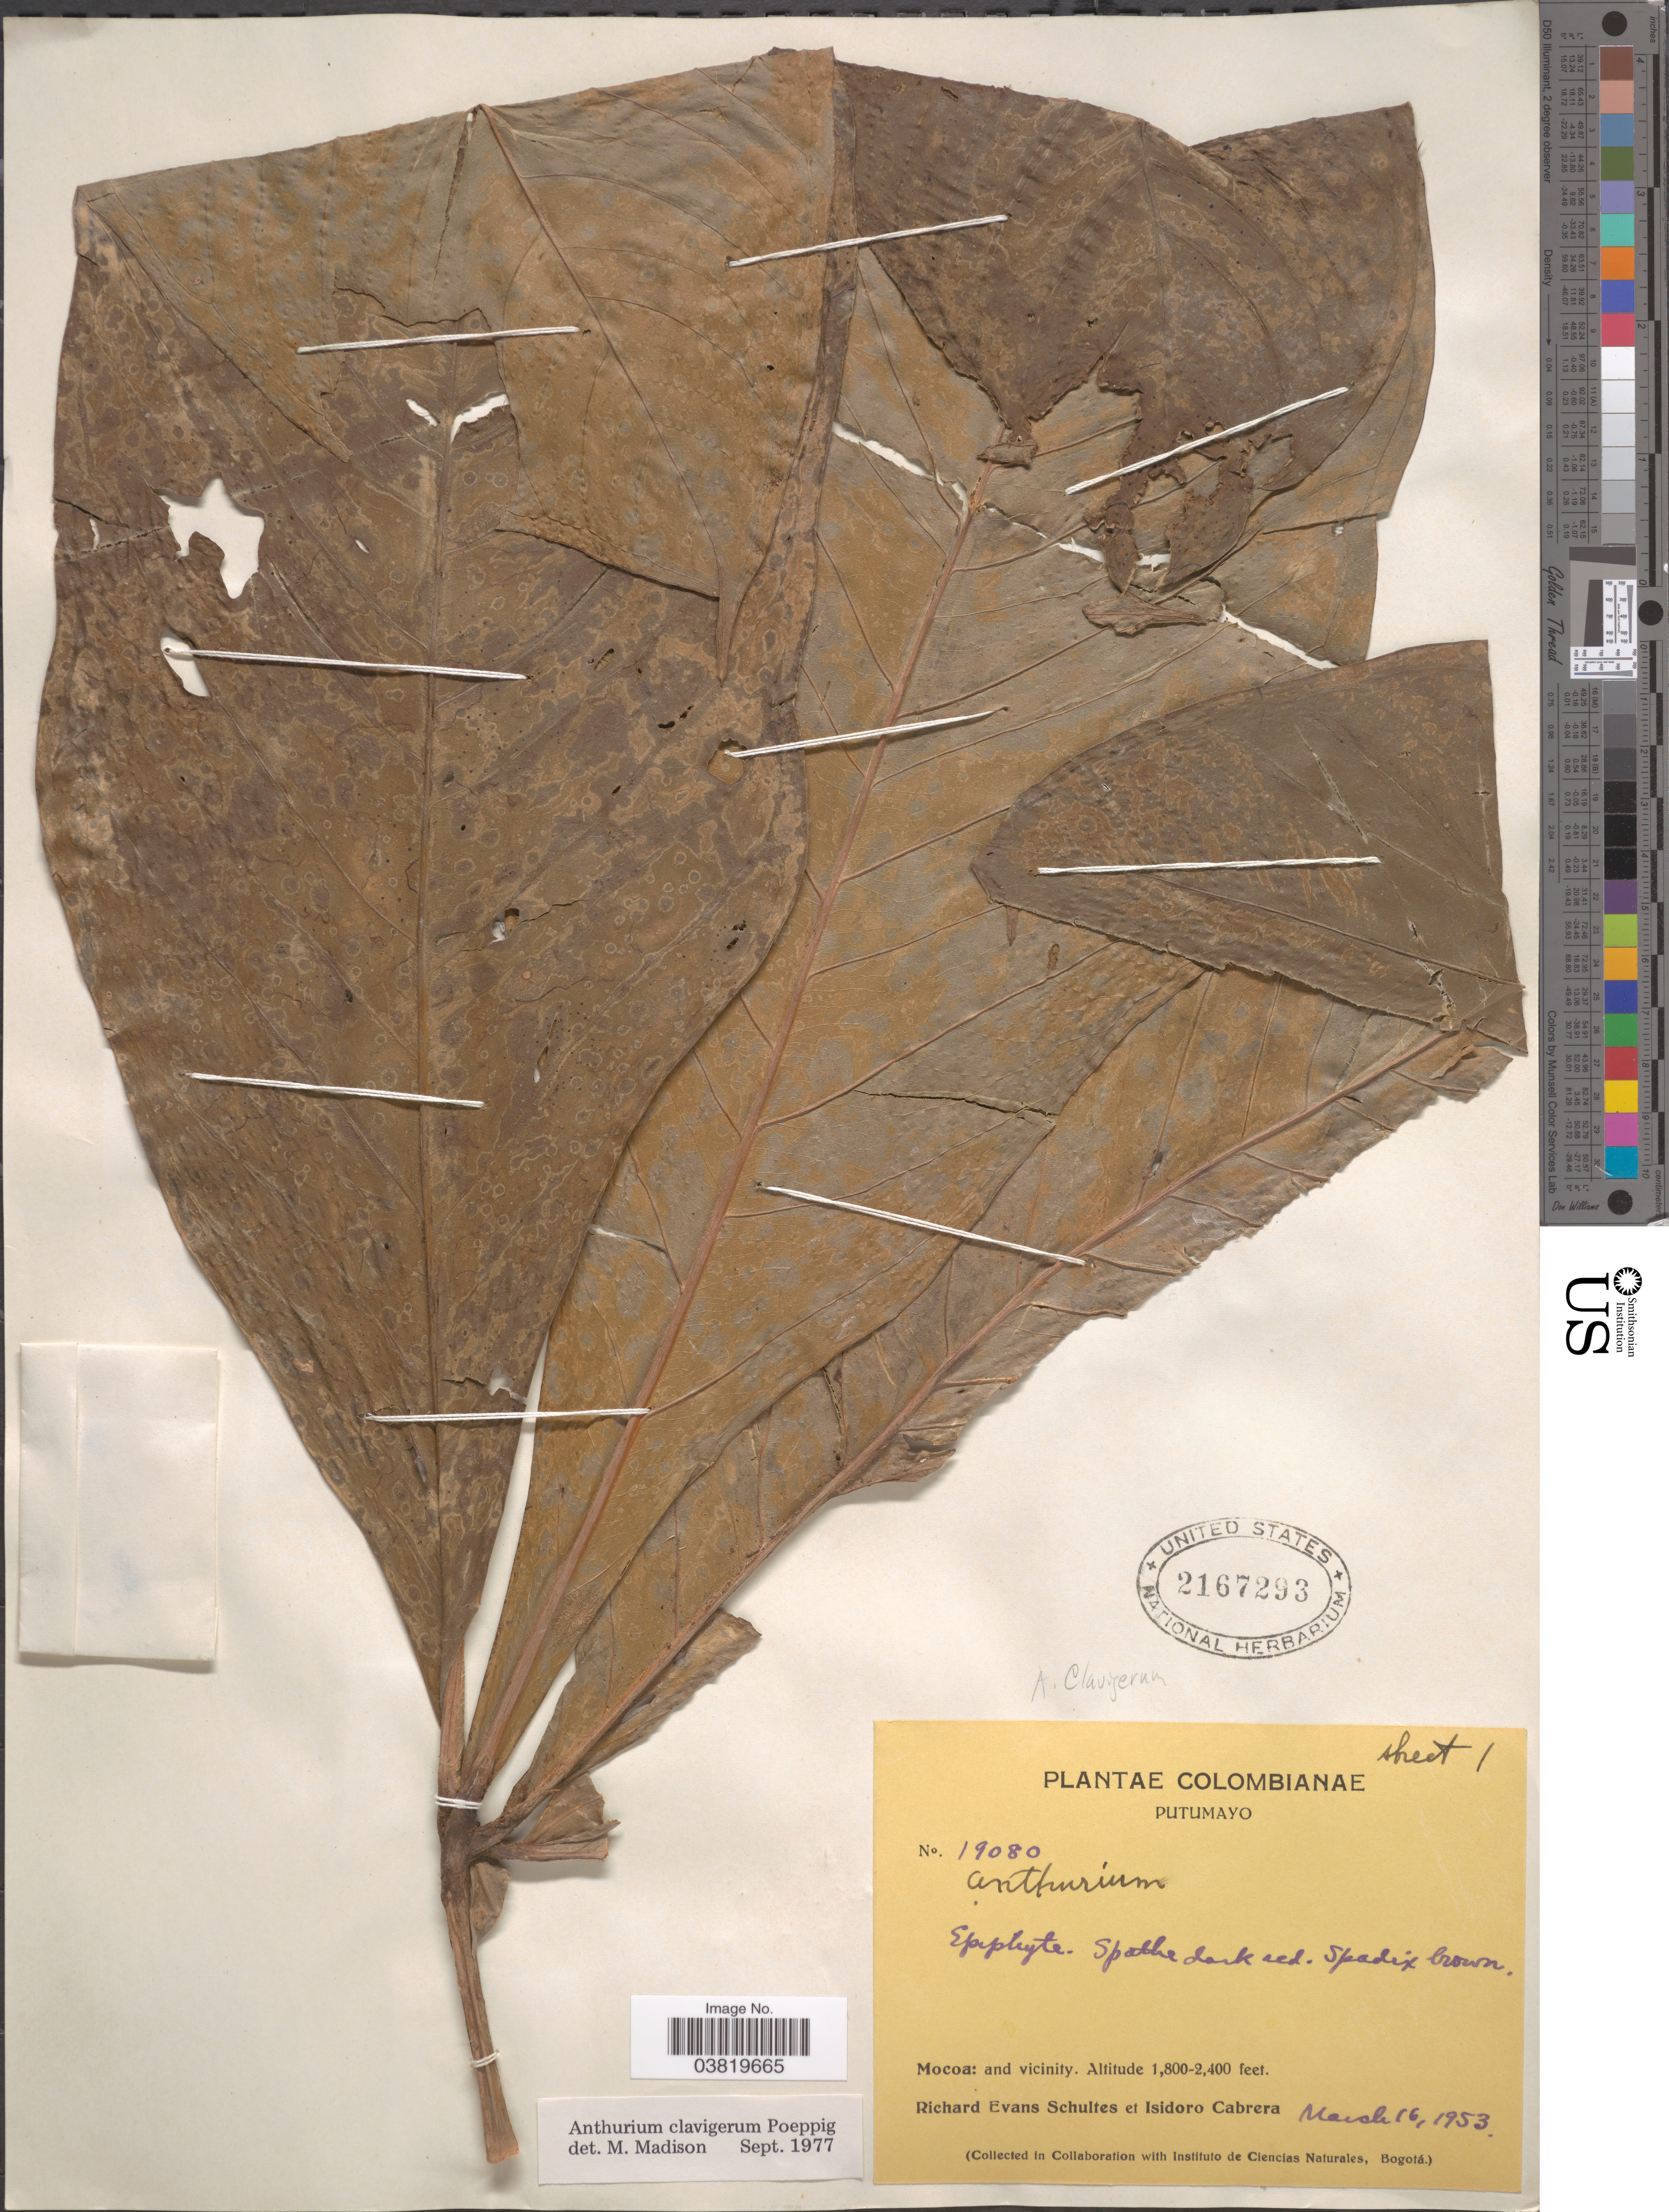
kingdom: Plantae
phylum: Tracheophyta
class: Liliopsida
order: Alismatales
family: Araceae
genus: Anthurium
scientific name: Anthurium clavigerum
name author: Poepp. & Endl.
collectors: R. E. Schultes & I. Cabrera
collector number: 19080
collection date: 1953-03-16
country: Colombia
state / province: Putumayo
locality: Mocoa: and vicinity.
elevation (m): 549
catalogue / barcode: US 2167293